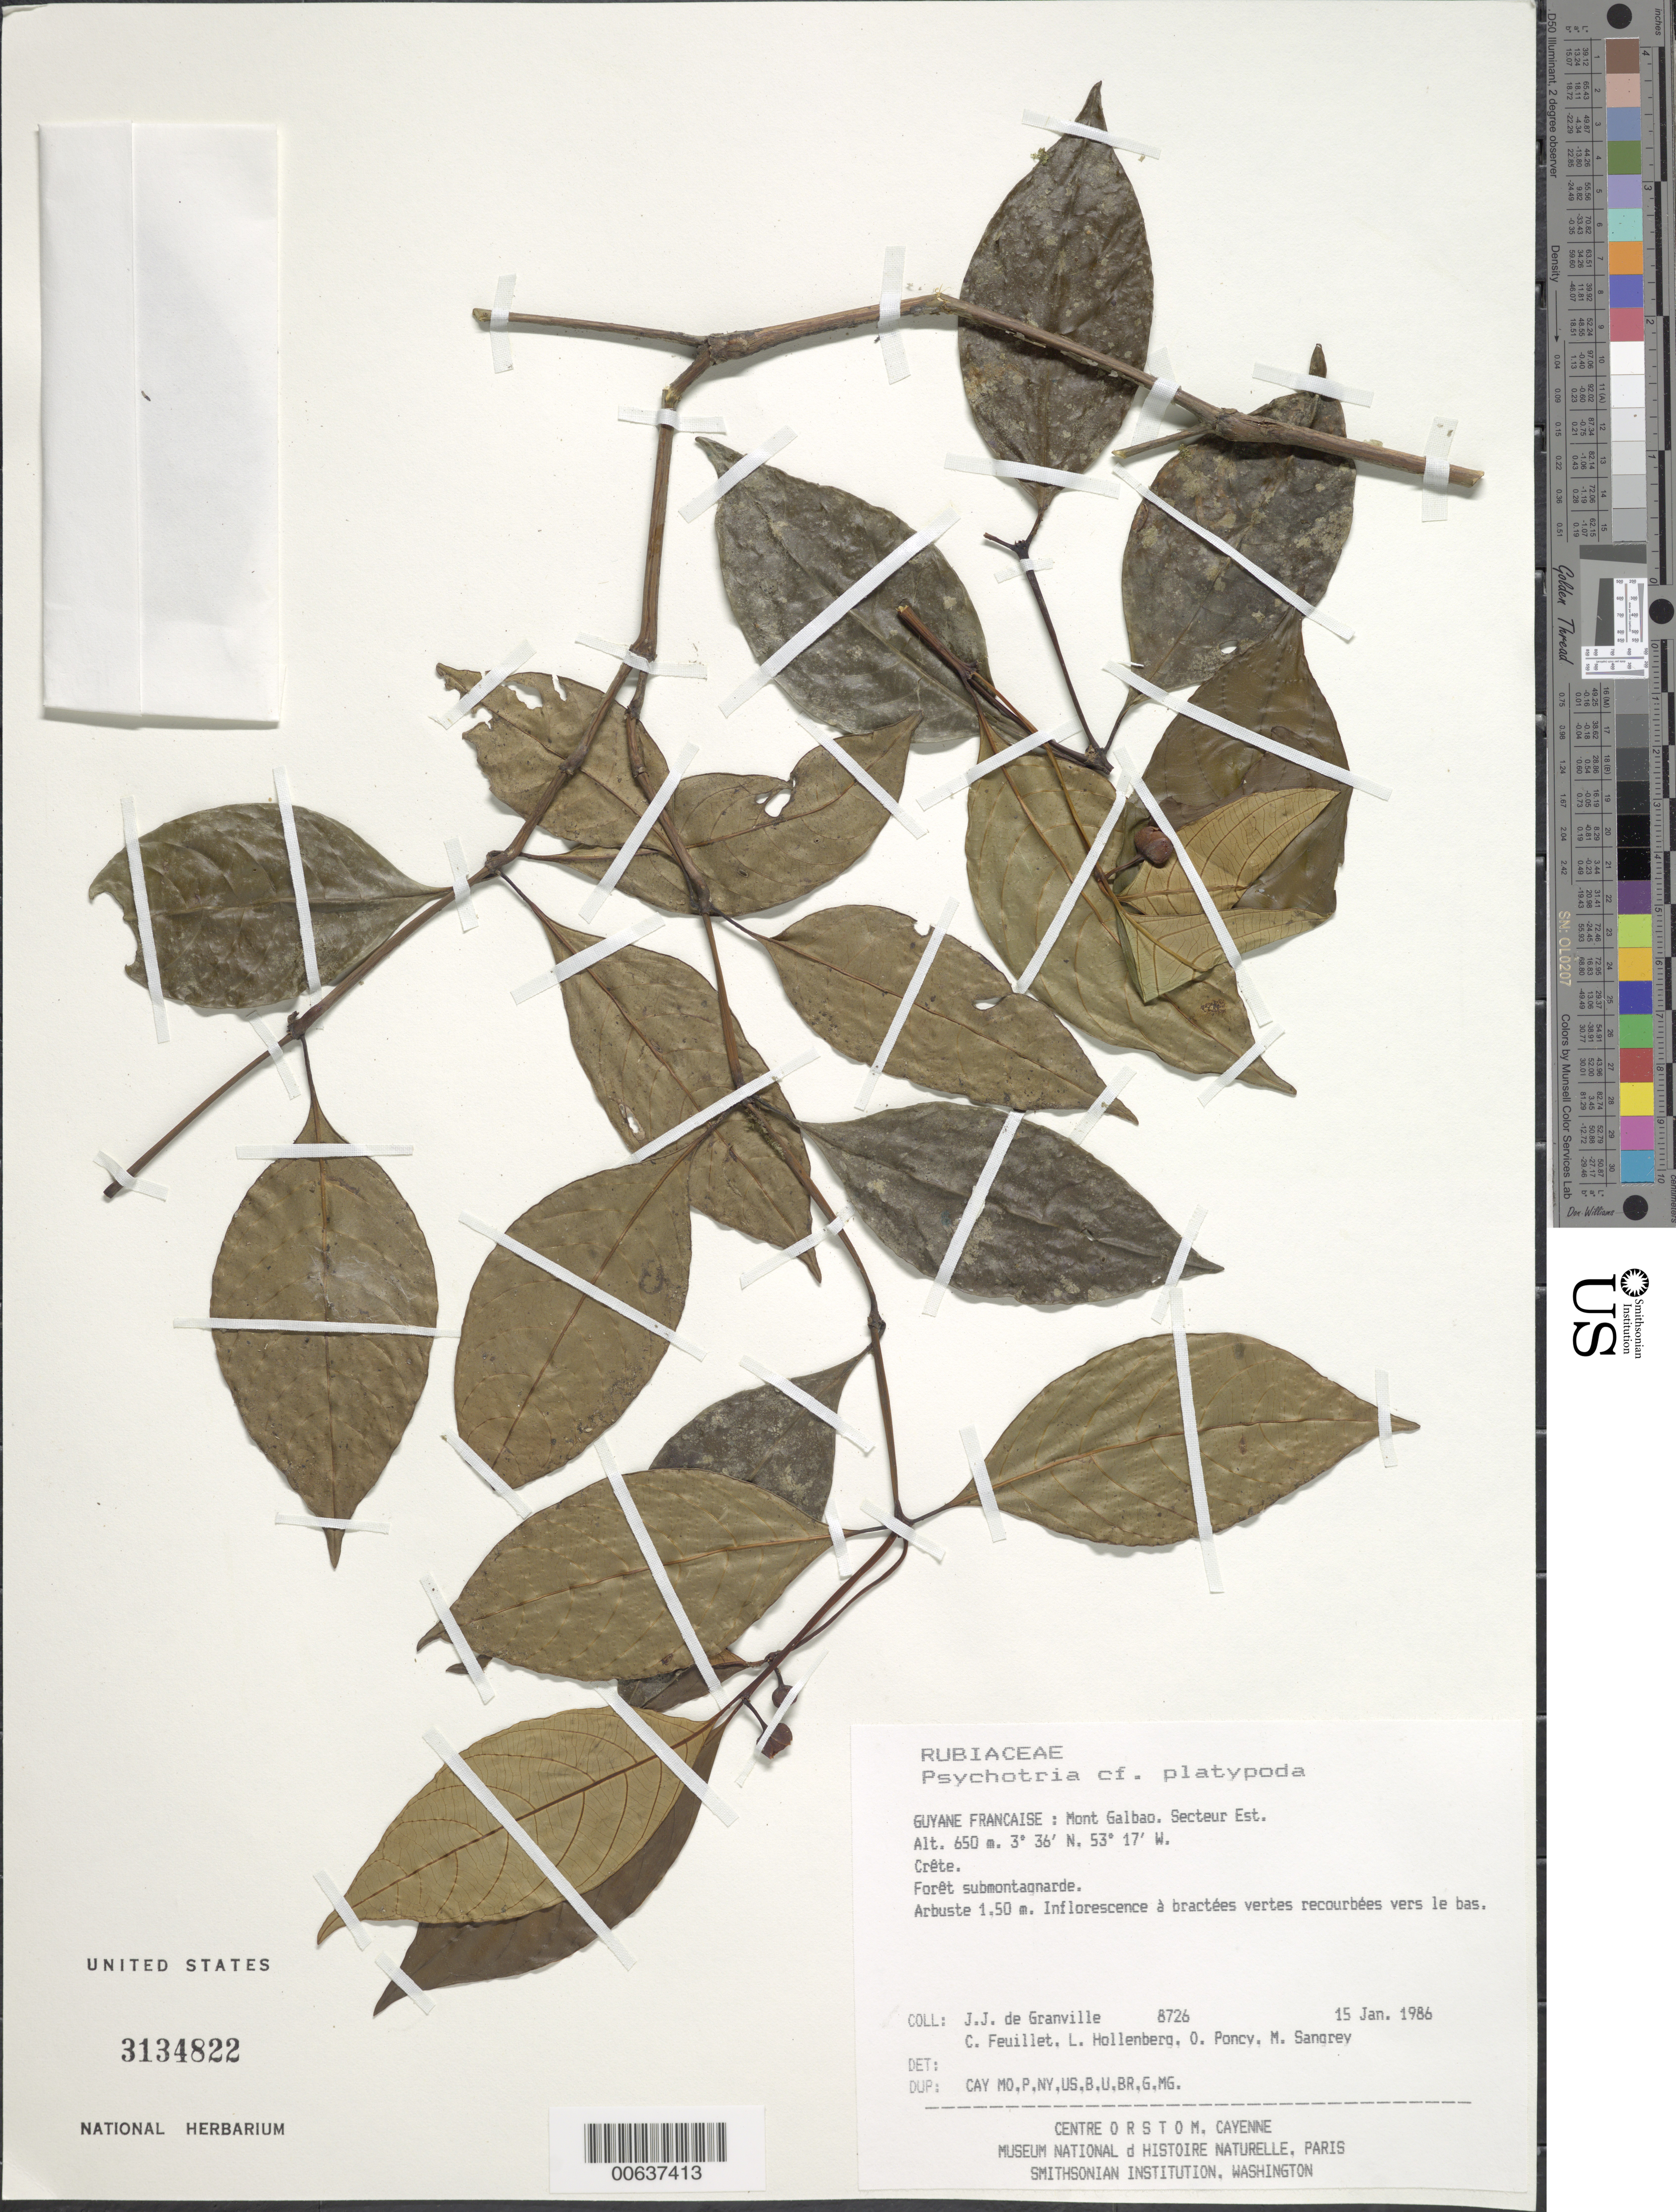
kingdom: Plantae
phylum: Tracheophyta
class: Magnoliopsida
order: Gentianales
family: Rubiaceae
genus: Palicourea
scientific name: Palicourea dichotoma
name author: (Rudge) Delprete & J.H. Kirkbr.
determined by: Kirkbride, J. H., Jr.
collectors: J.-J. de Granville, C. Feuillet, L. Hollenberg, O. Poncy & M. S. Sangrey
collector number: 8726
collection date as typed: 15-Jan-86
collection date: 1986-01-15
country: French Guiana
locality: Mont Galbao. Secteur Est. Crête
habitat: Forêt submontagnarde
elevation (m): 650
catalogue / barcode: US 3134822